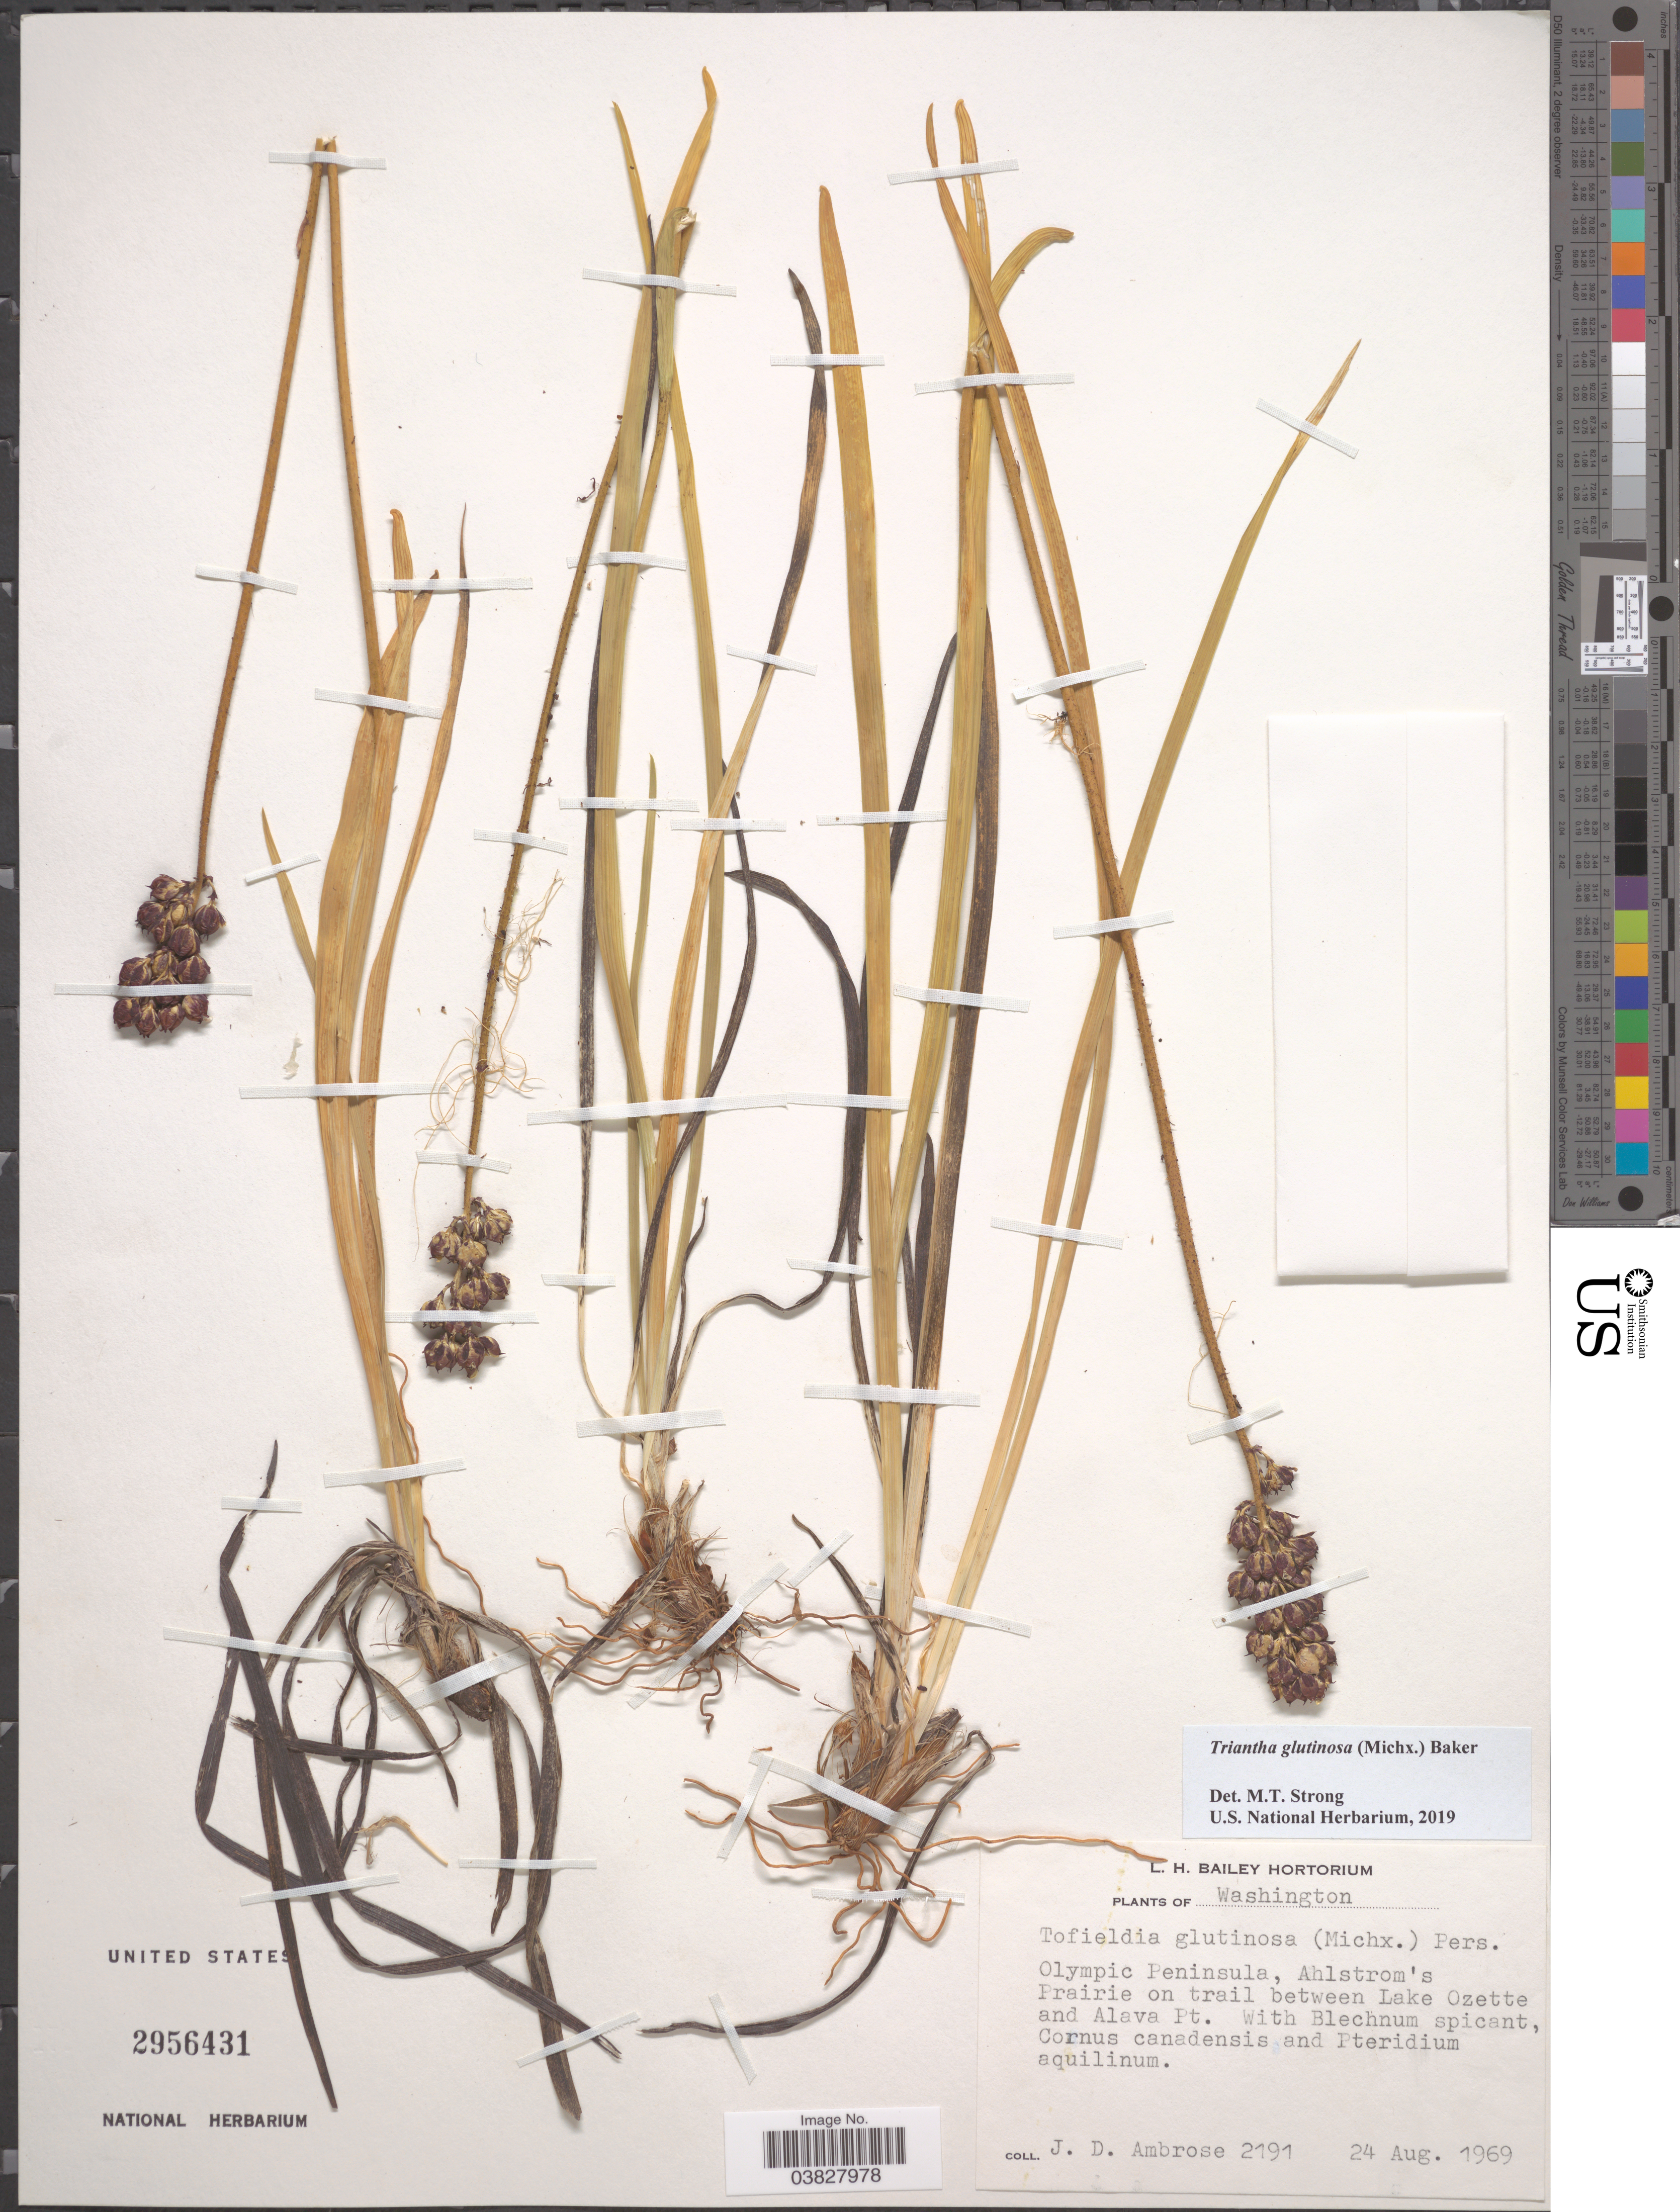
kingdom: Plantae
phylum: Tracheophyta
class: Liliopsida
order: Alismatales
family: Tofieldiaceae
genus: Triantha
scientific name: Triantha glutinosa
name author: (Michx.) Baker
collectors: J. D. Ambrose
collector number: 2191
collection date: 1969-08-24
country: United States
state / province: Washington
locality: Olympic Peninsula, Ahlstrom's Prairie on trail between Lake Ozette and Alava Pt.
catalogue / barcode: US 2956431